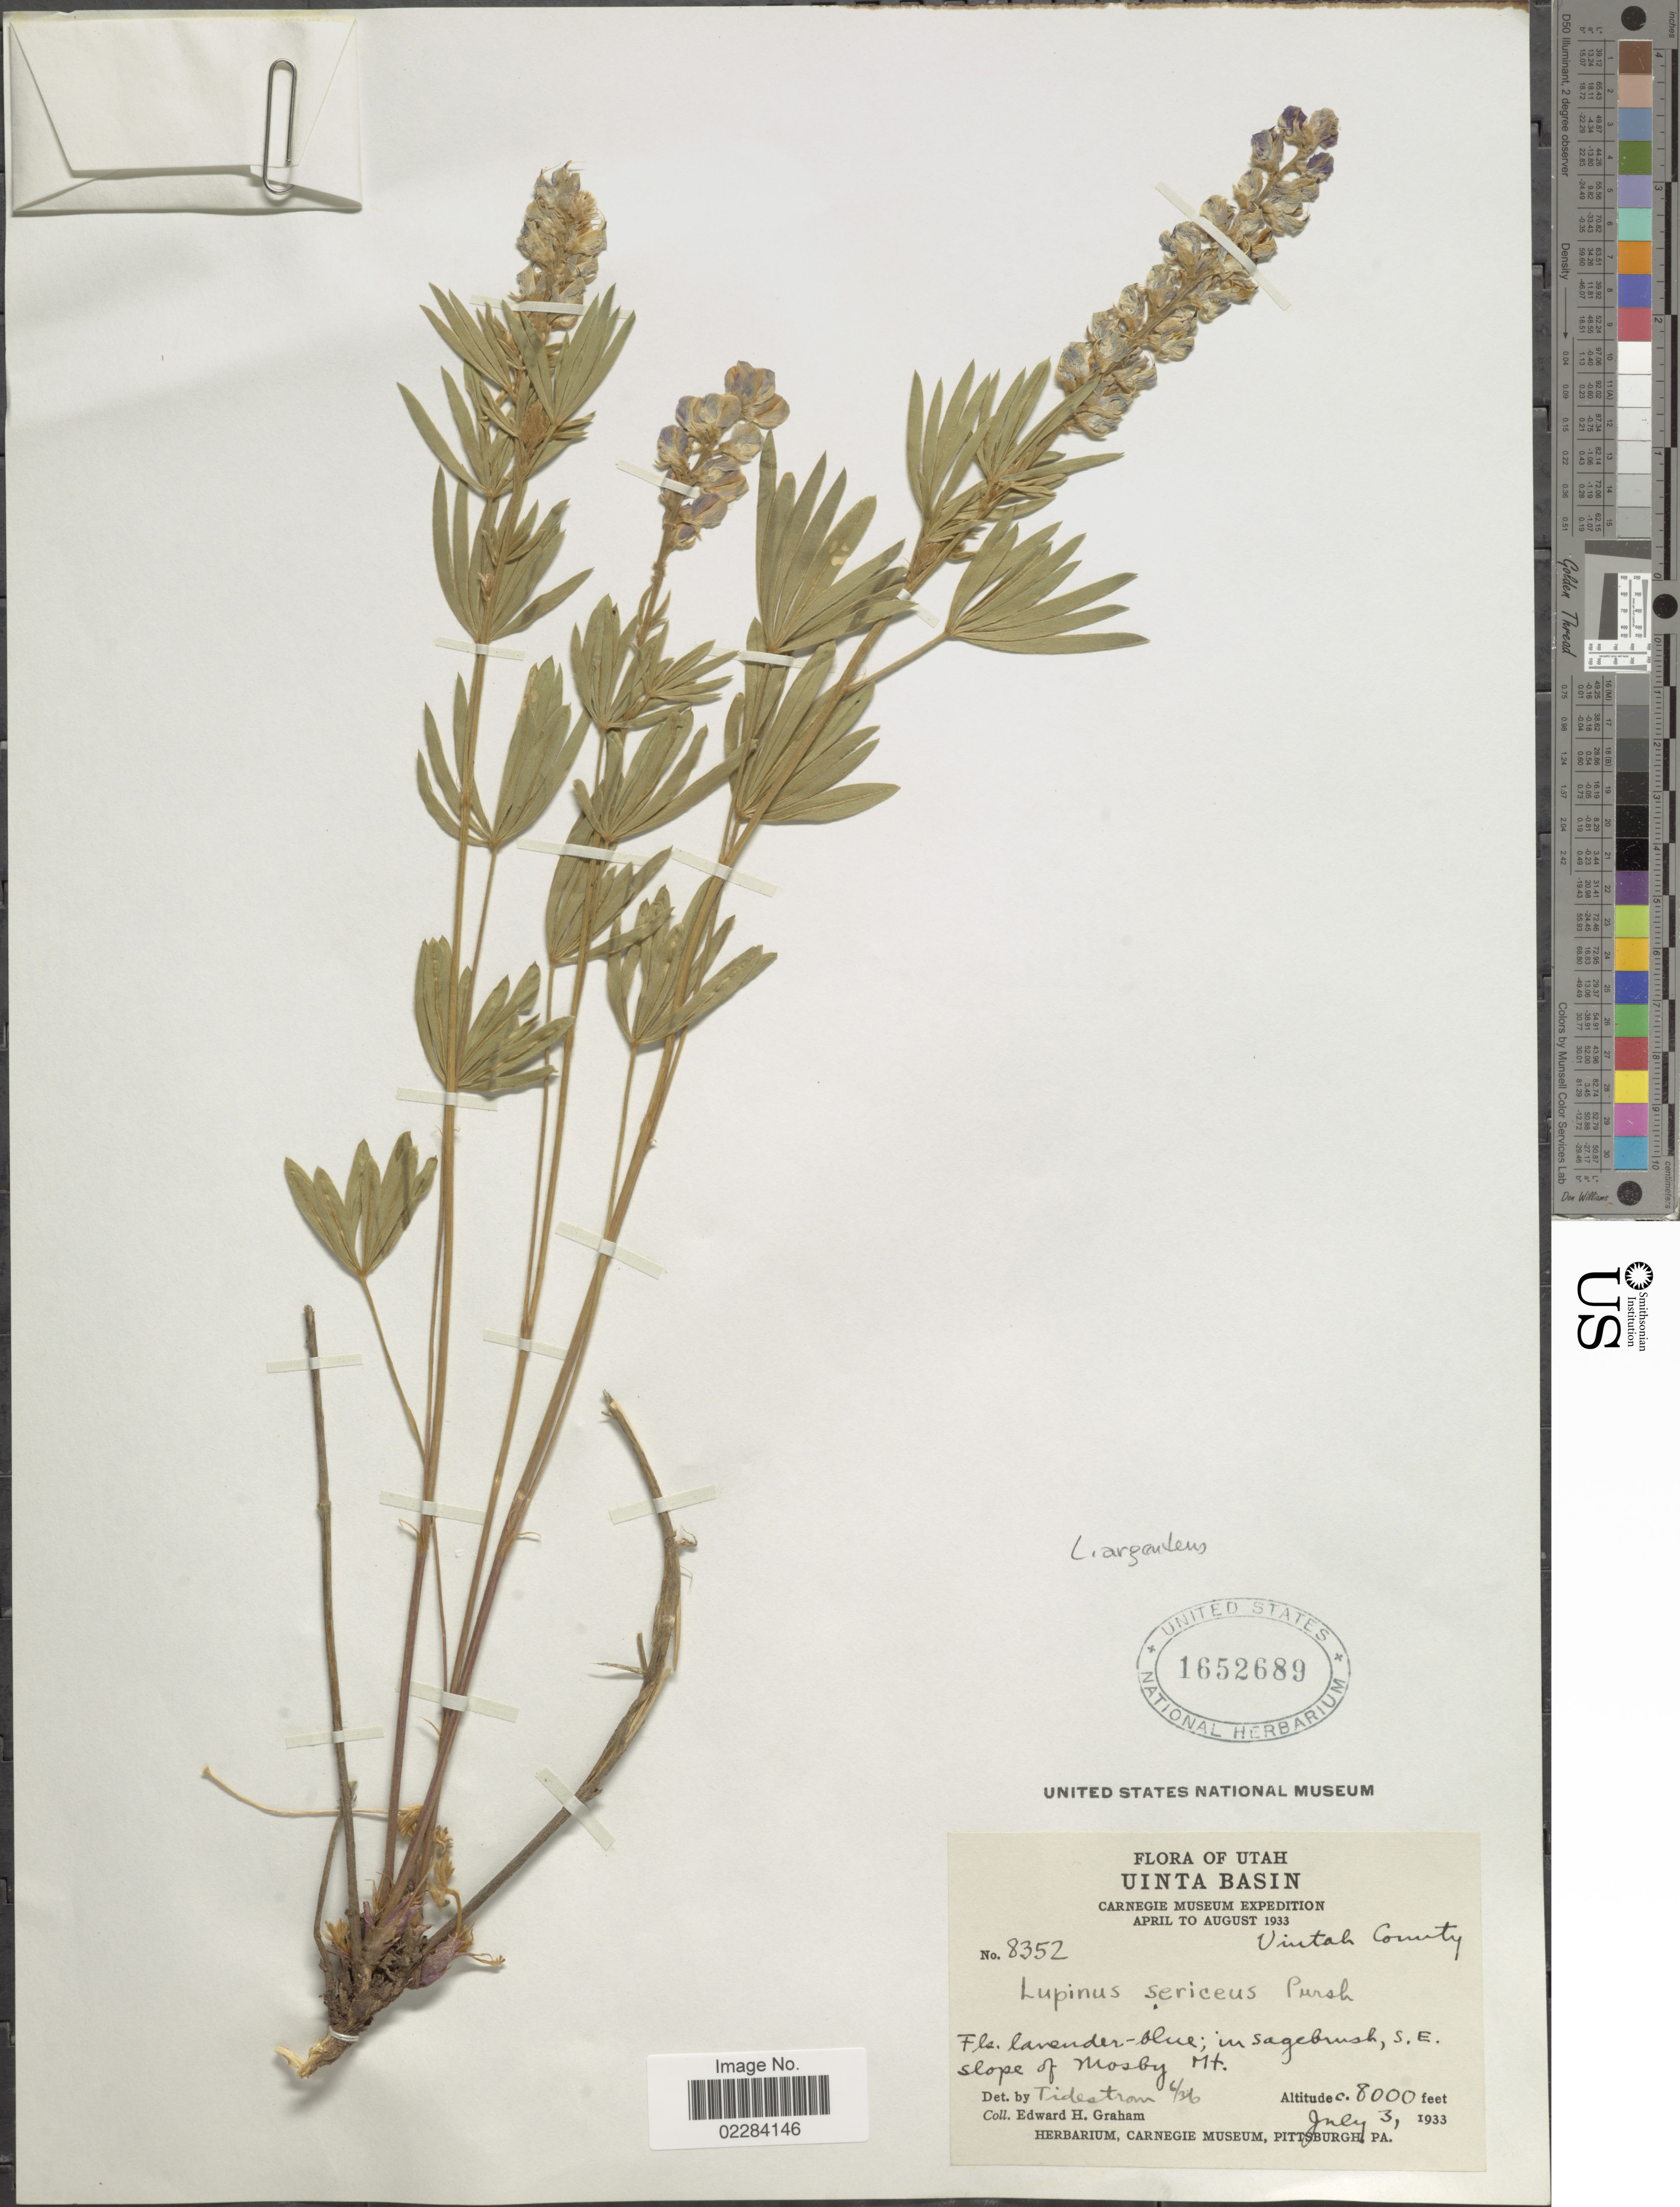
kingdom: Plantae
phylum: Tracheophyta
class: Magnoliopsida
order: Fabales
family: Fabaceae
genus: Lupinus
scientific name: Lupinus sericeus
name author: Pursh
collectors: E. H. Graham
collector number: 8352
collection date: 1933-07-03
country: United States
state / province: Utah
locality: Uinta Basin. S.E. slope of Mosby Mt.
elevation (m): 2438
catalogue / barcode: US 1652689